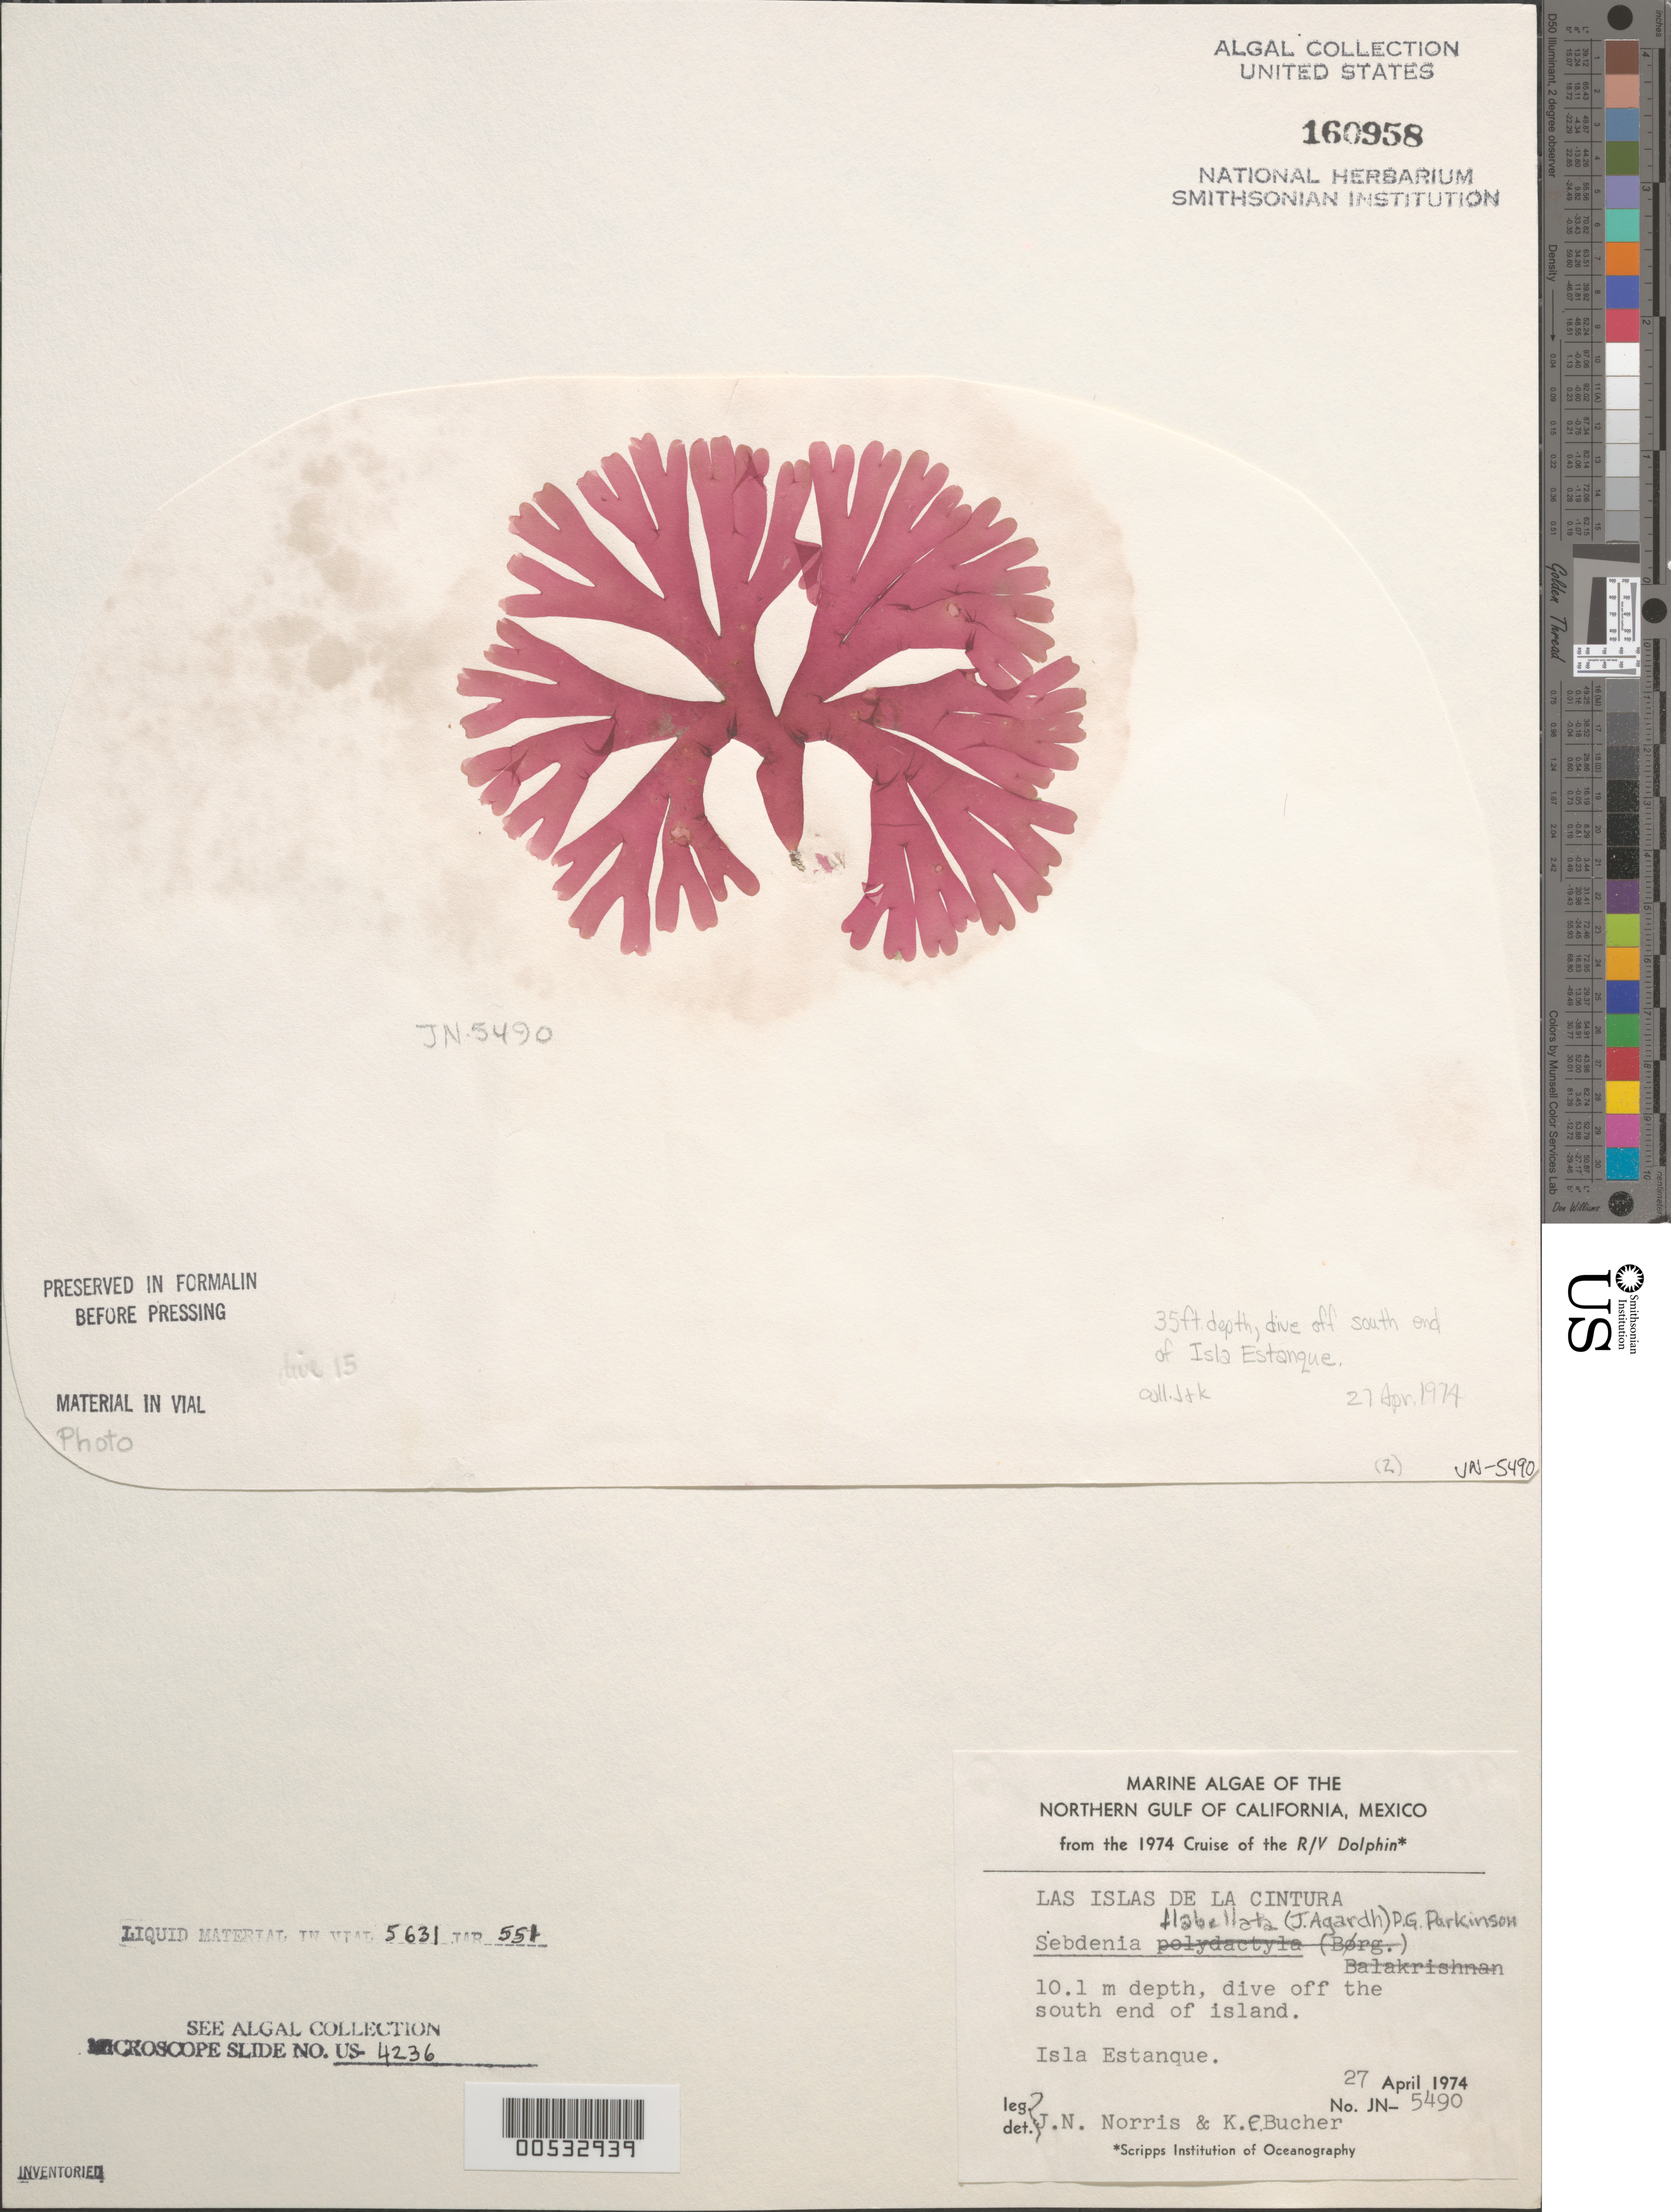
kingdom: Plantae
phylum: Rhodophyta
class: Florideophyceae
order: Sebdeniales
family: Sebdeniaceae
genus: Sebdenia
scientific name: Sebdenia flabellata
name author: (J. Agardh) P.G. Parkinson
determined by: Norris, J. N.; Bucher, K. E.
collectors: J. N. Norris & K. E. Bucher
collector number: JN-5490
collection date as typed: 27 Apr 1974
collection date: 1974-04-27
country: Mexico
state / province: Baja California Norte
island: Isla Estanque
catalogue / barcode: US 160958